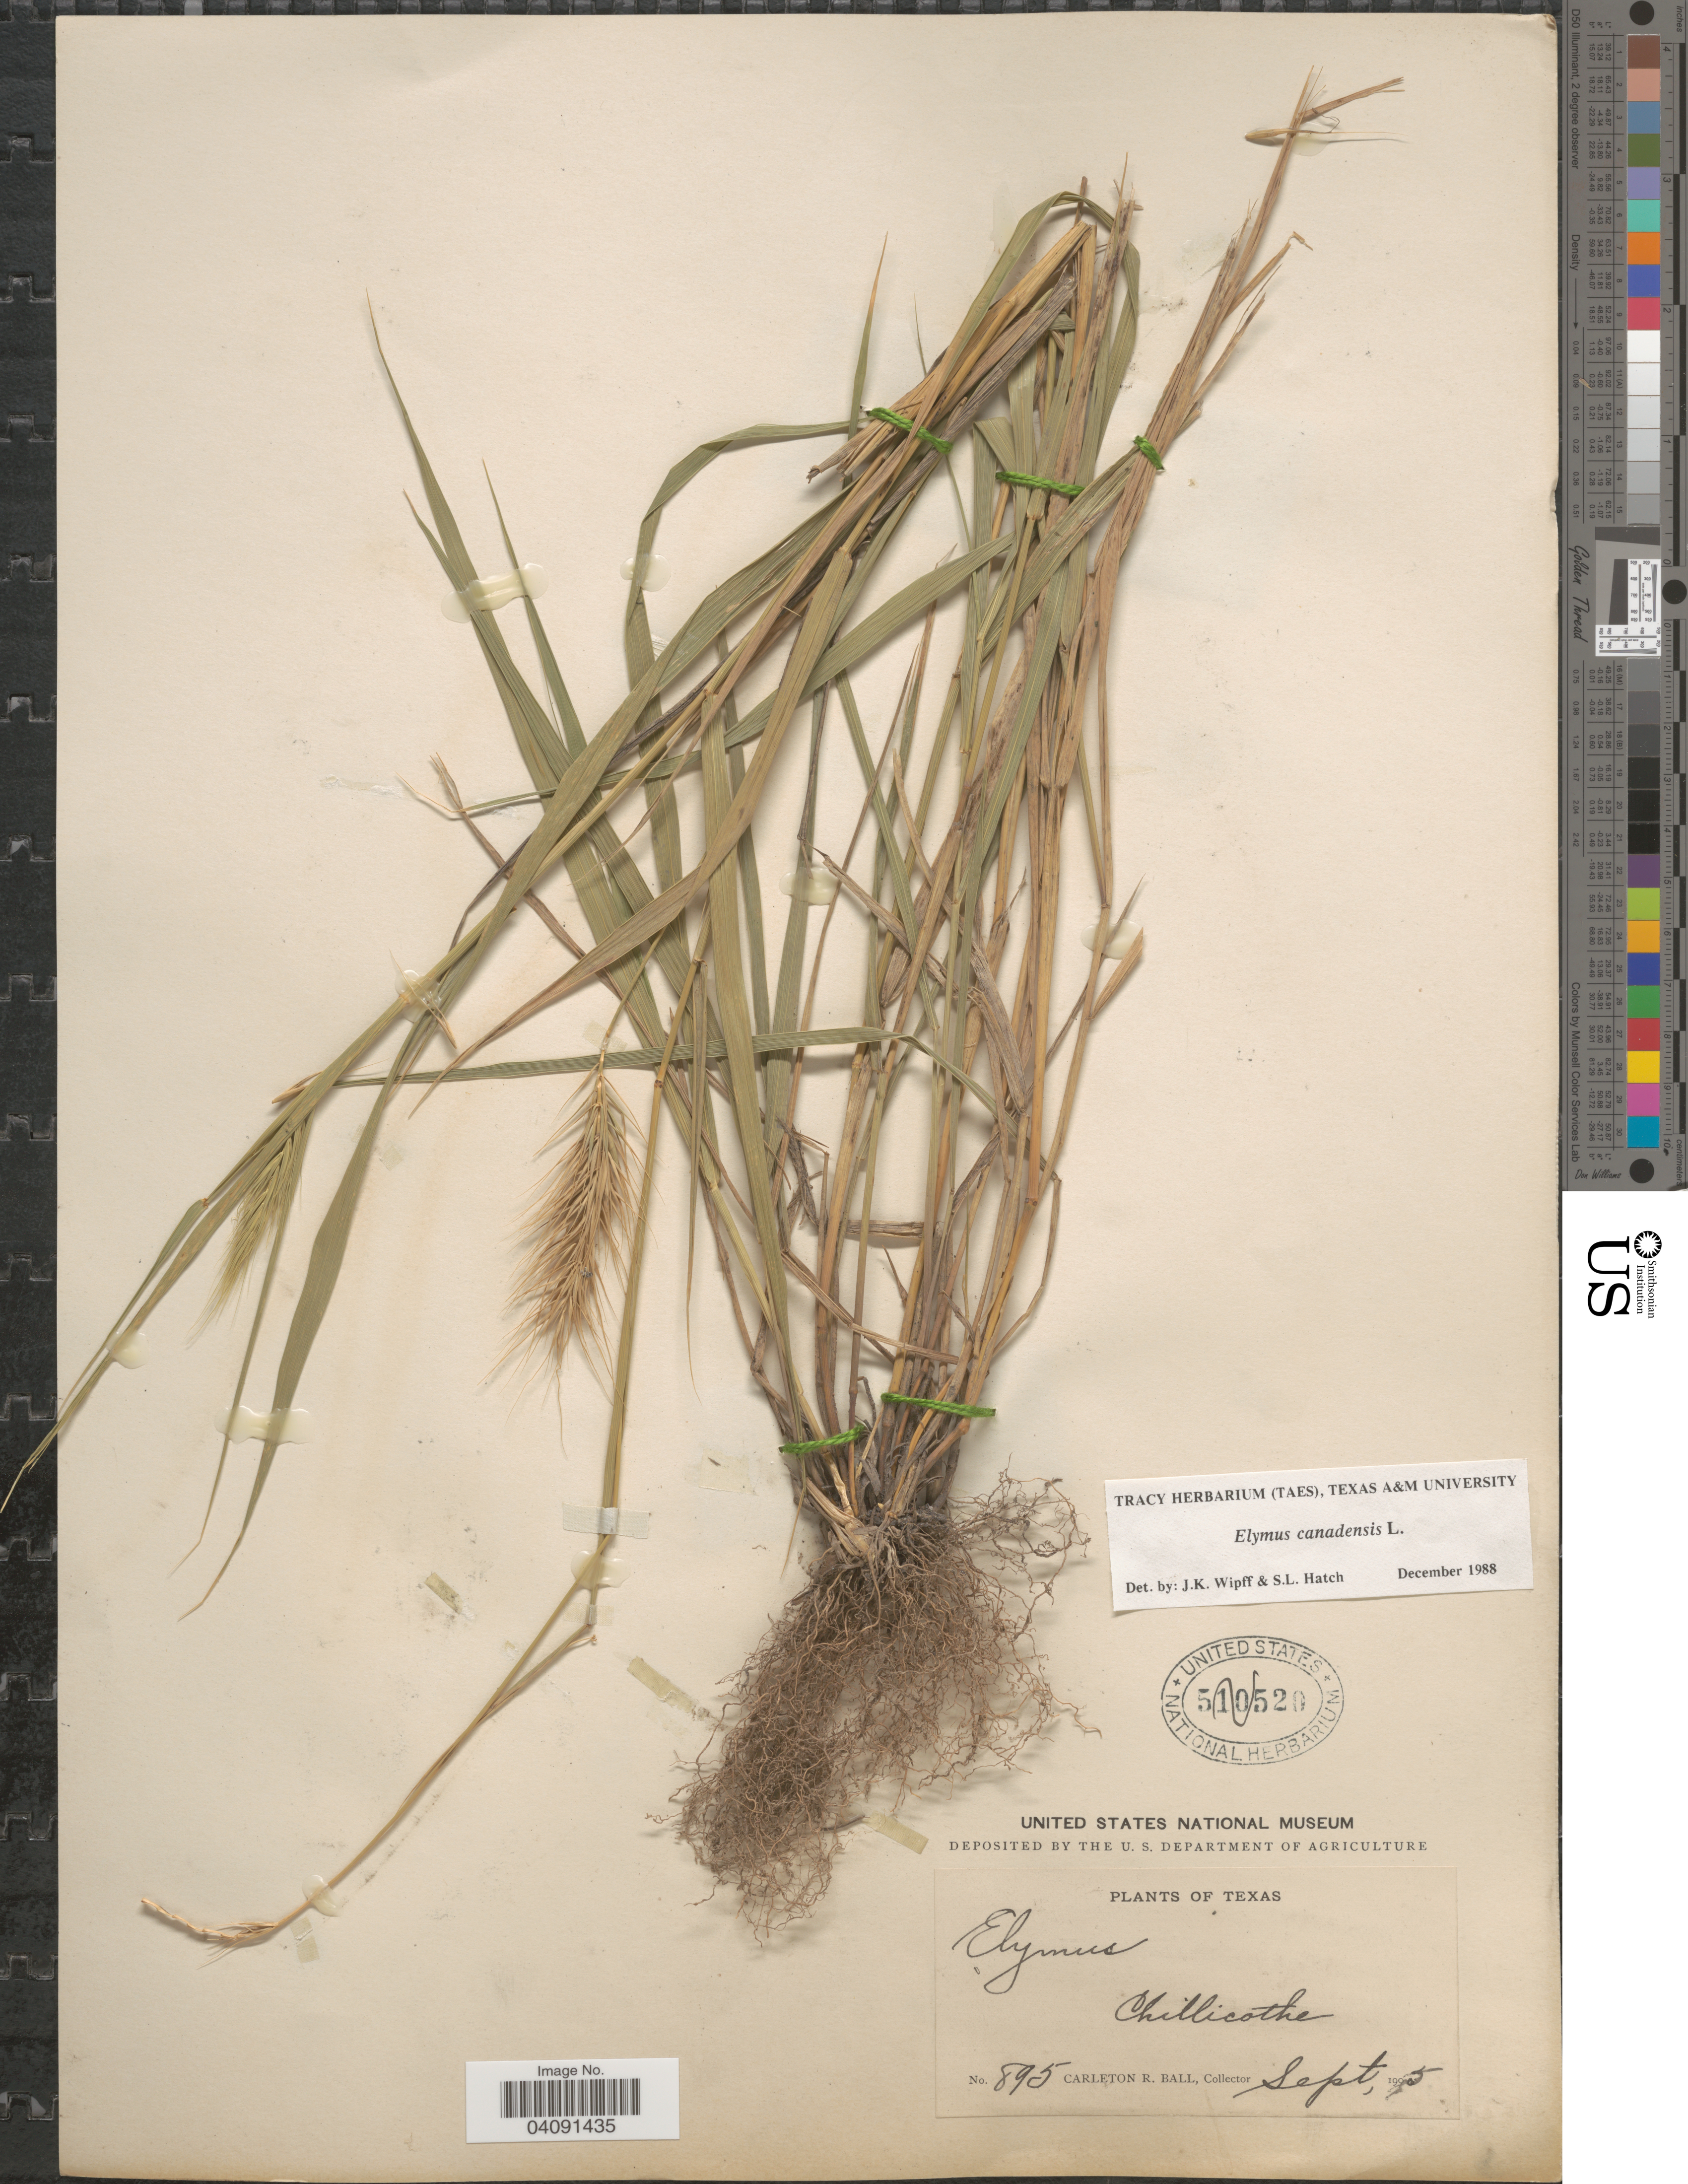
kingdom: Plantae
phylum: Tracheophyta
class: Liliopsida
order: Poales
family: Poaceae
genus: Elymus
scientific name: Elymus canadensis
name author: L.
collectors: C. R. Ball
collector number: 895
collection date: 1995-09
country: United States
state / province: Texas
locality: Chillicothe.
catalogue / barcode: US 501520